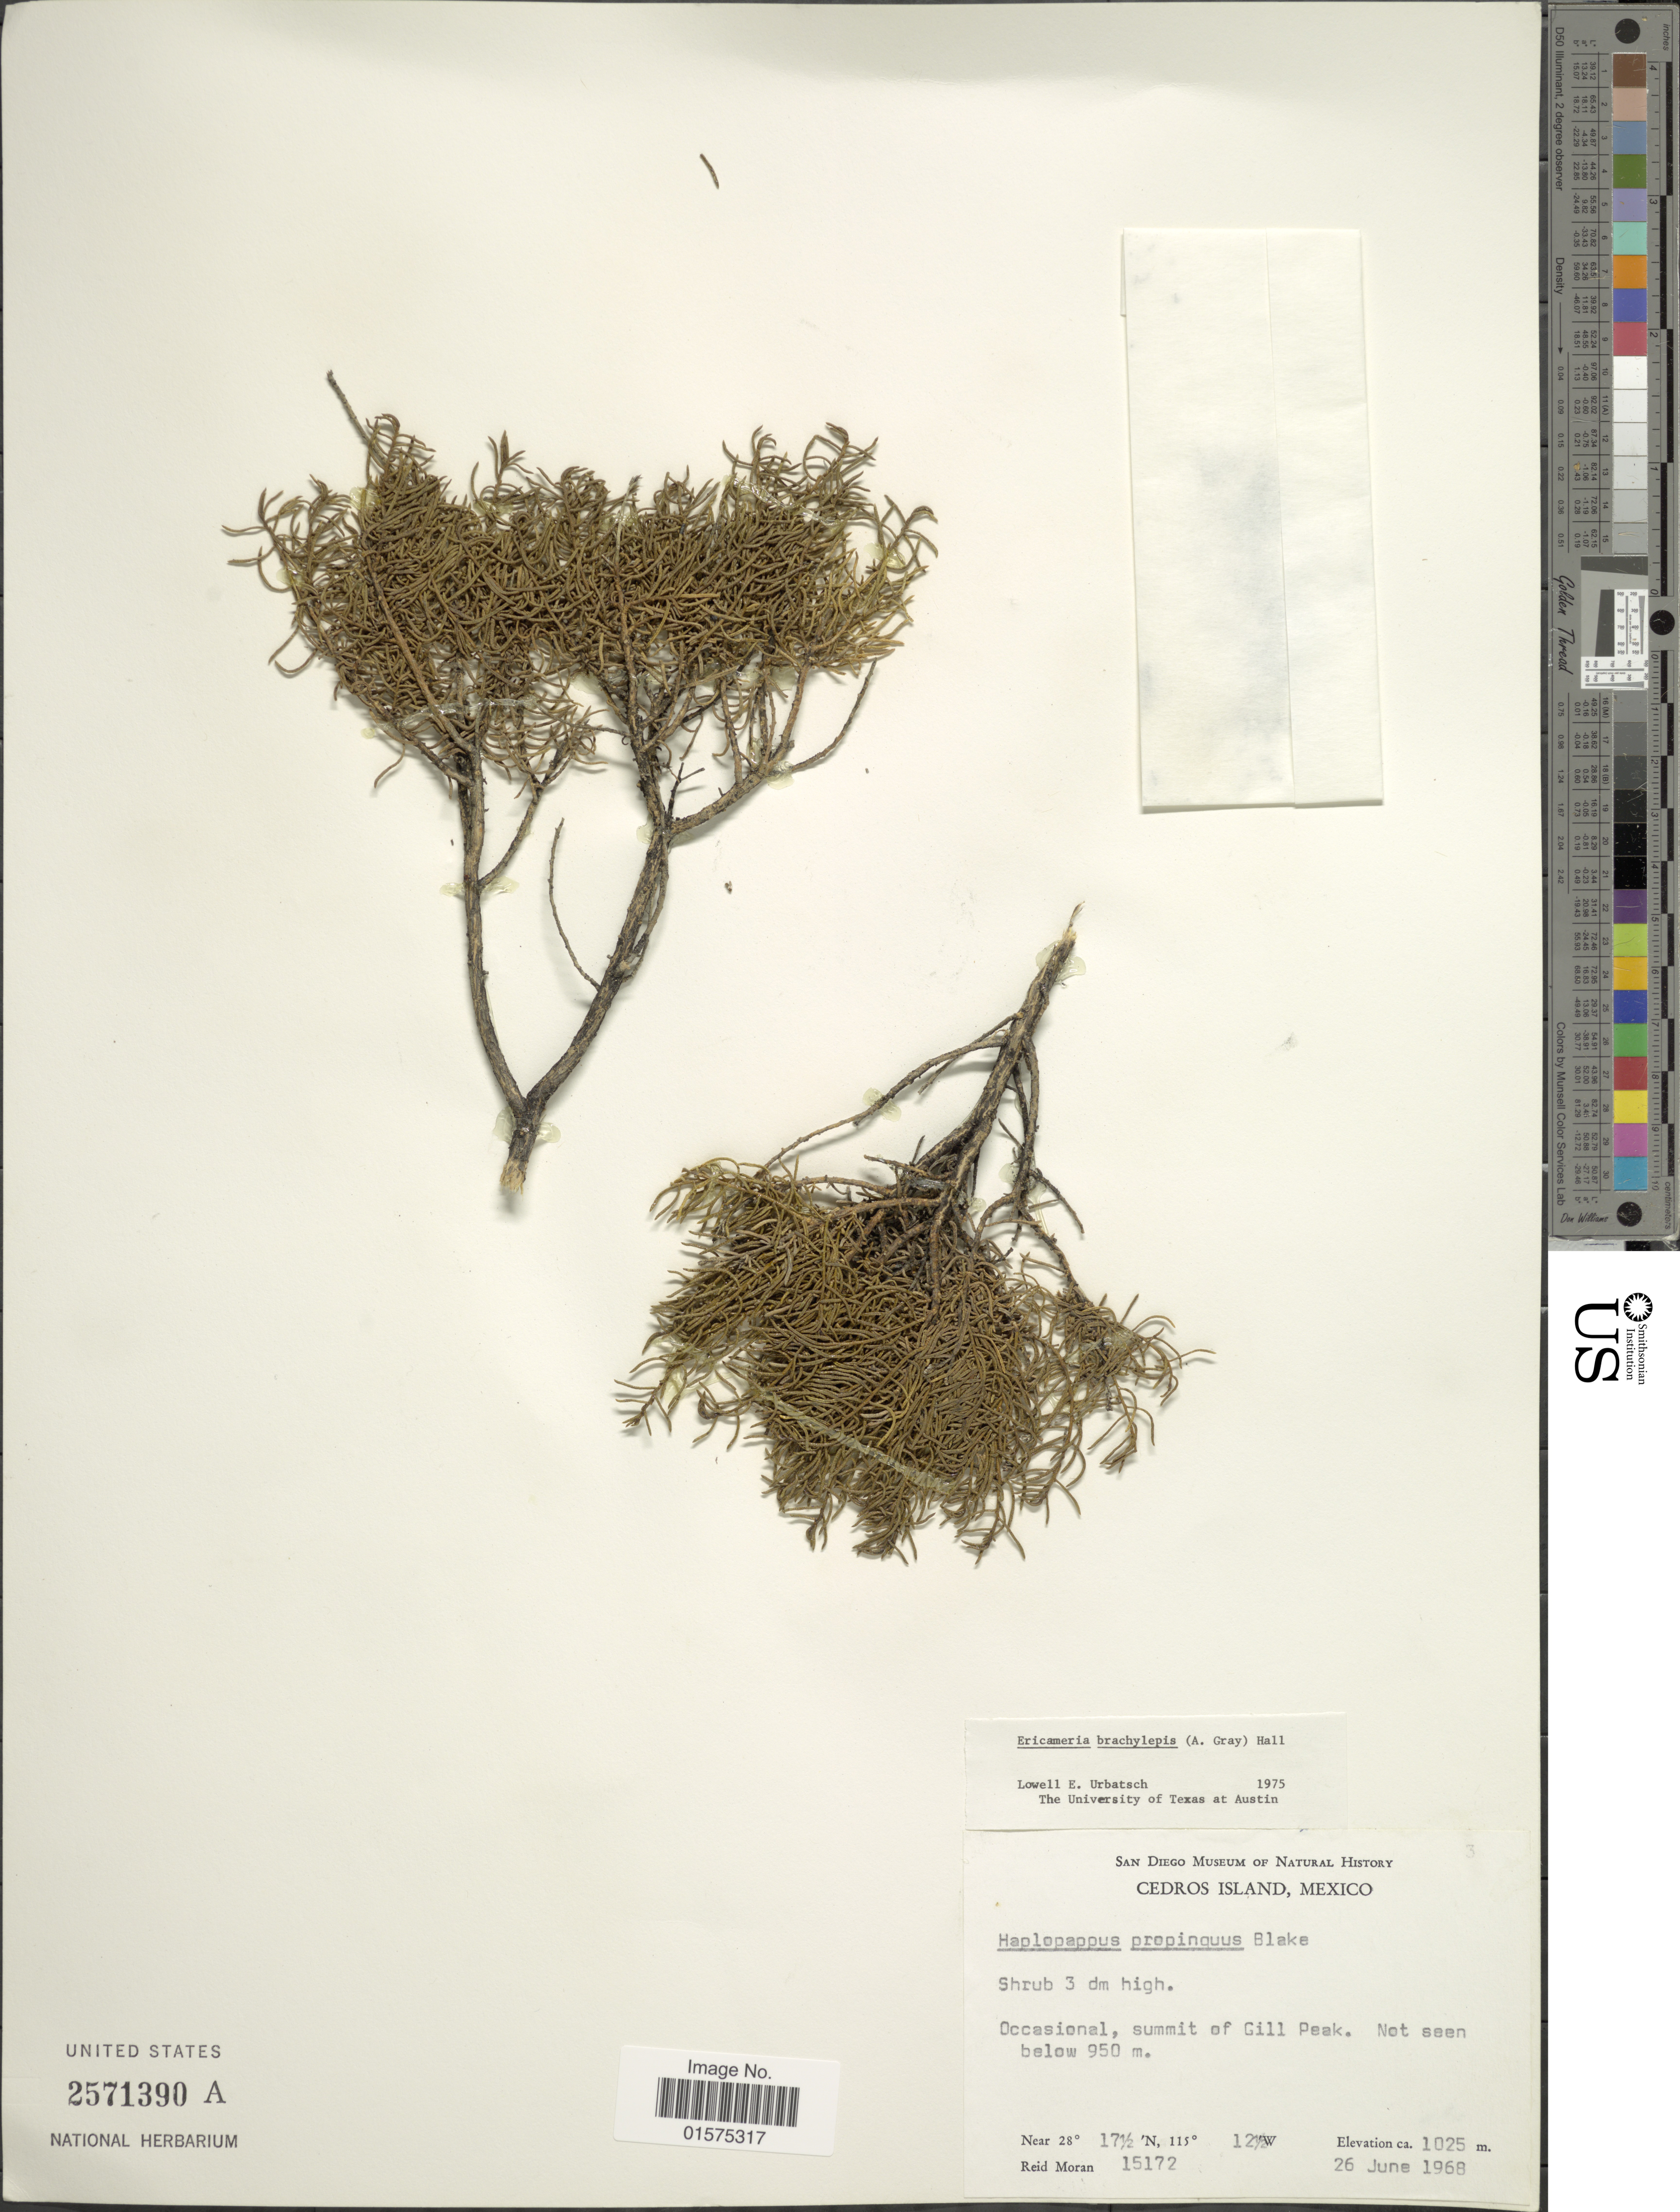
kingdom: Plantae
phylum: Tracheophyta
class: Magnoliopsida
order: Asterales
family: Asteraceae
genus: Ericameria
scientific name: Ericameria brachylepis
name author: (A. Gray) H.M. Hall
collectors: R. V. Moran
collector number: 15172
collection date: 1968-06-26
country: Mexico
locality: Cedros Island. Summit of Gill Peak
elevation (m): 1025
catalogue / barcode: US 2571390A